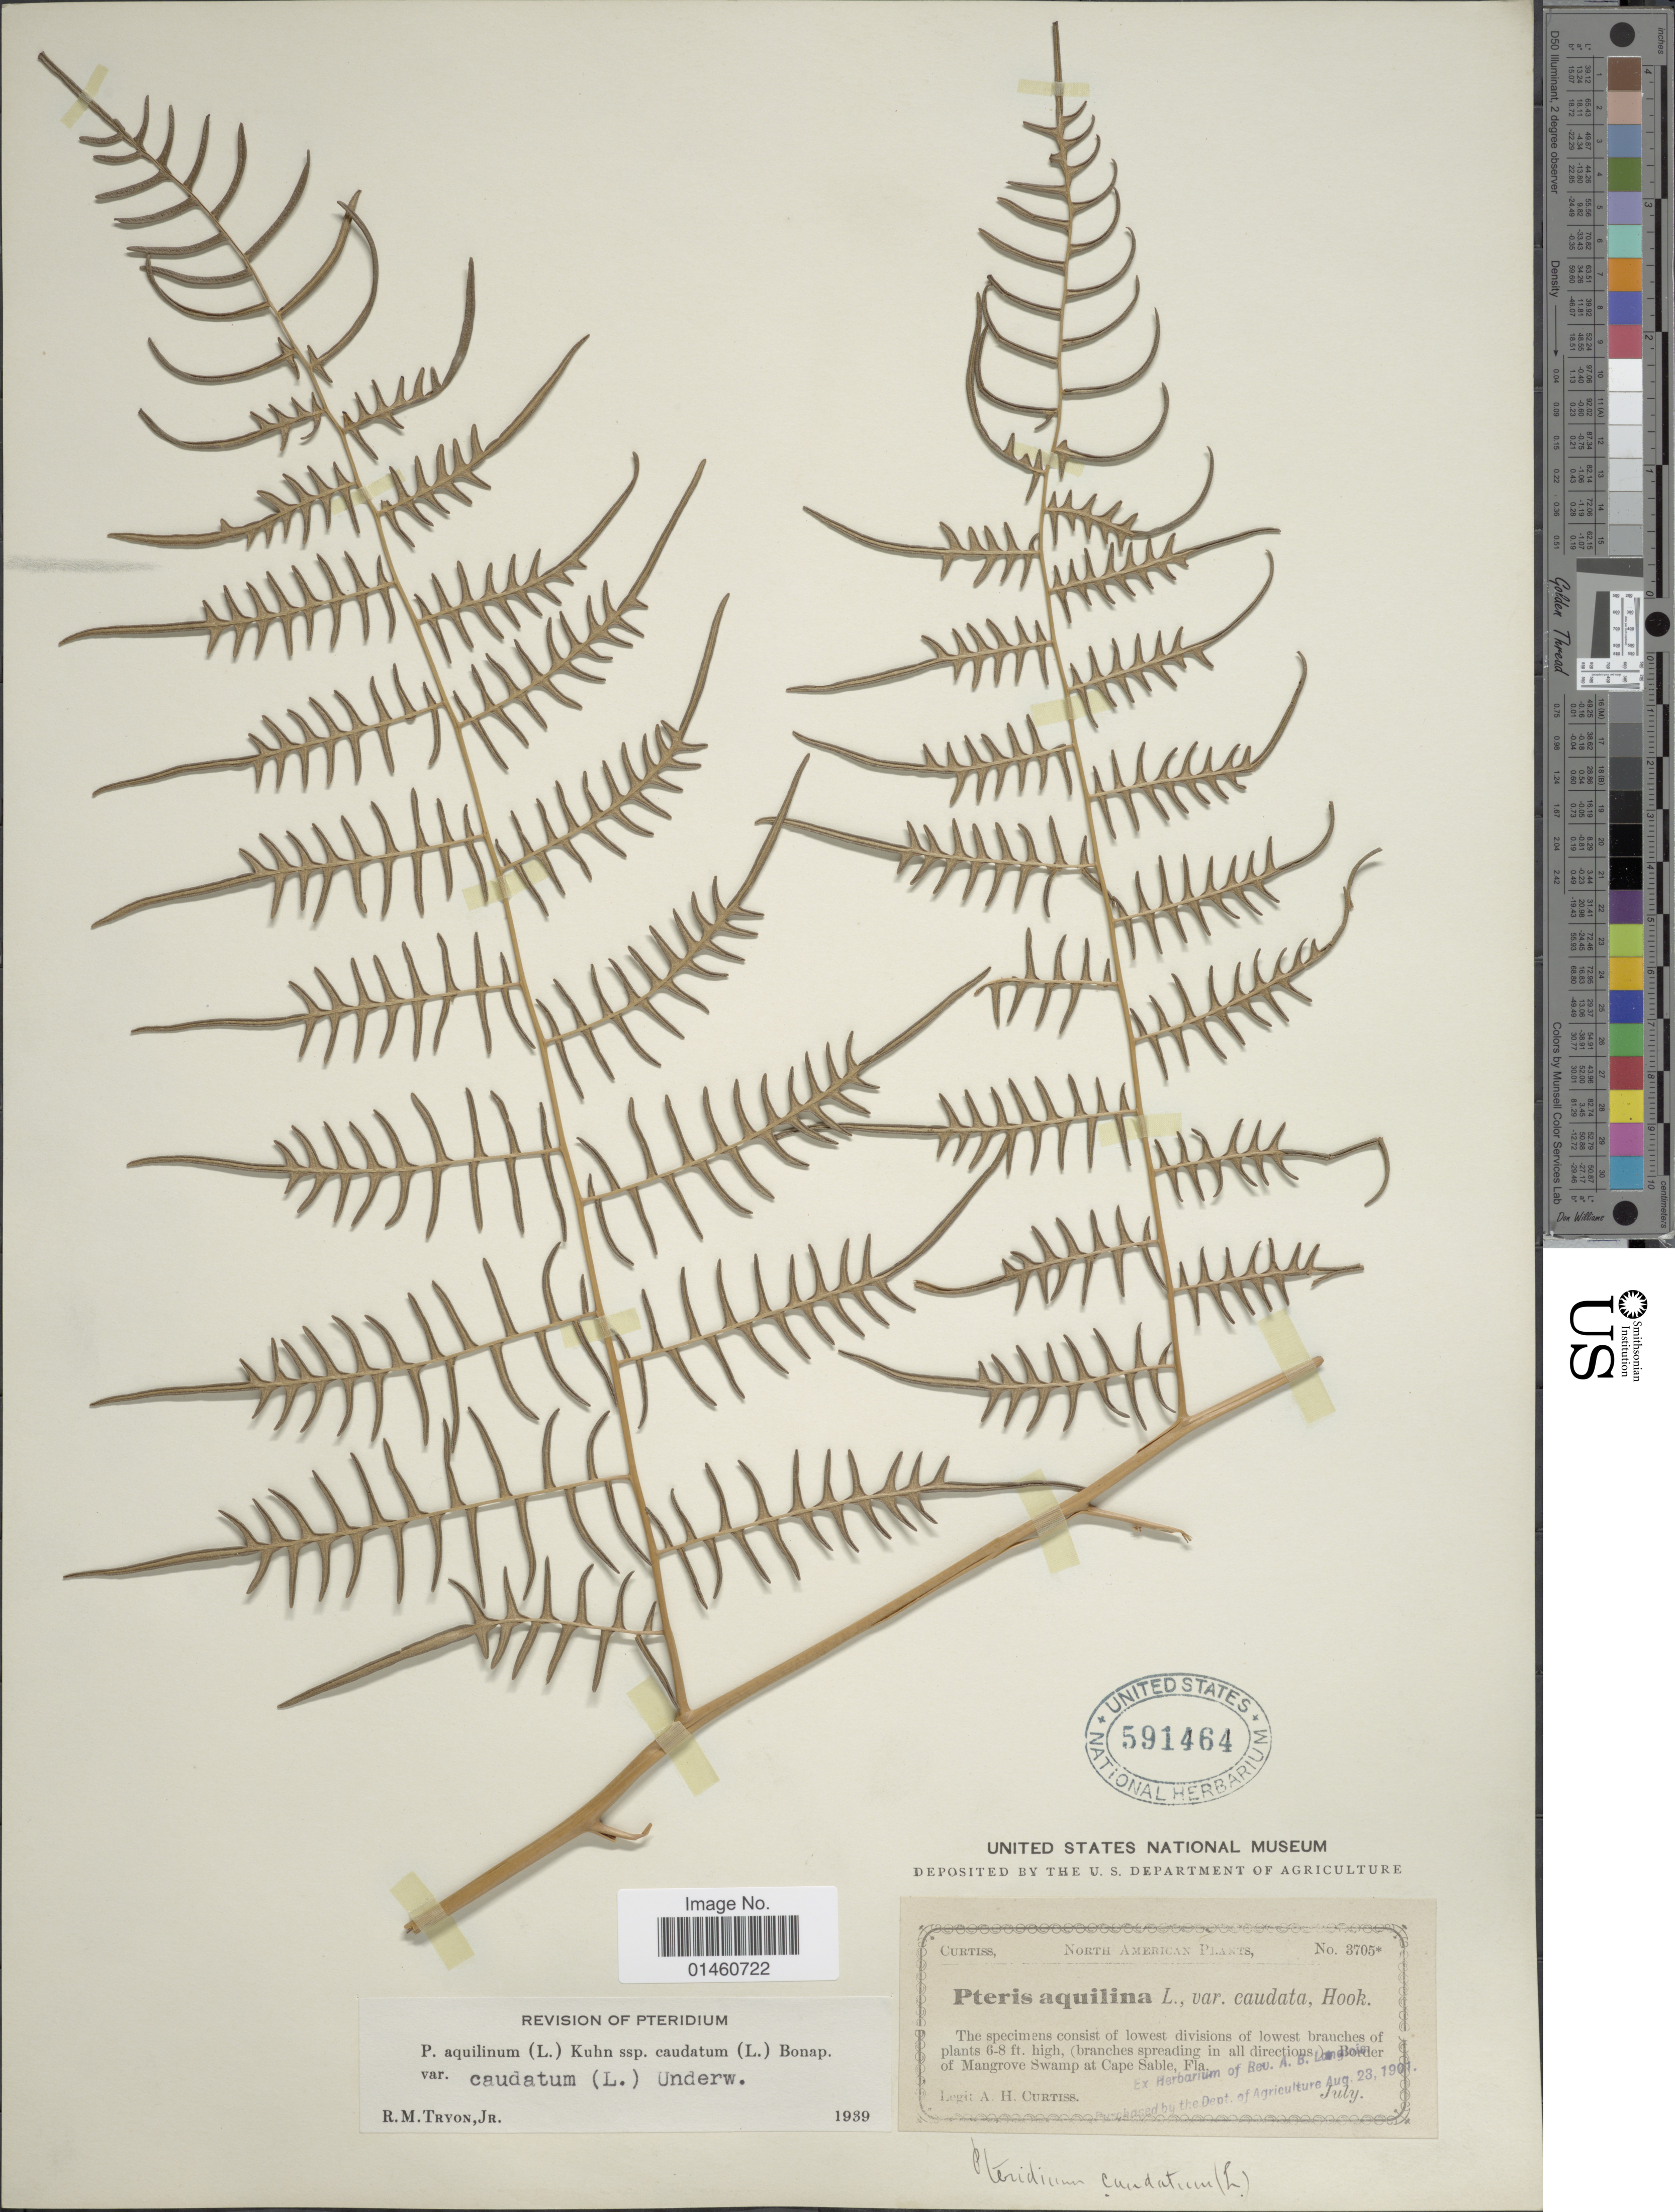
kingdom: Plantae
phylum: Tracheophyta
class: Polypodiopsida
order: Polypodiales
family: Dennstaedtiaceae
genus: Pteridium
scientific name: Pteridium caudatum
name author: (L.) Maxon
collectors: A. H. Curtiss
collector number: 3705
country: United States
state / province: Florida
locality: Border of Mangrove Swamp at Cape Sable.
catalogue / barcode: US 591464